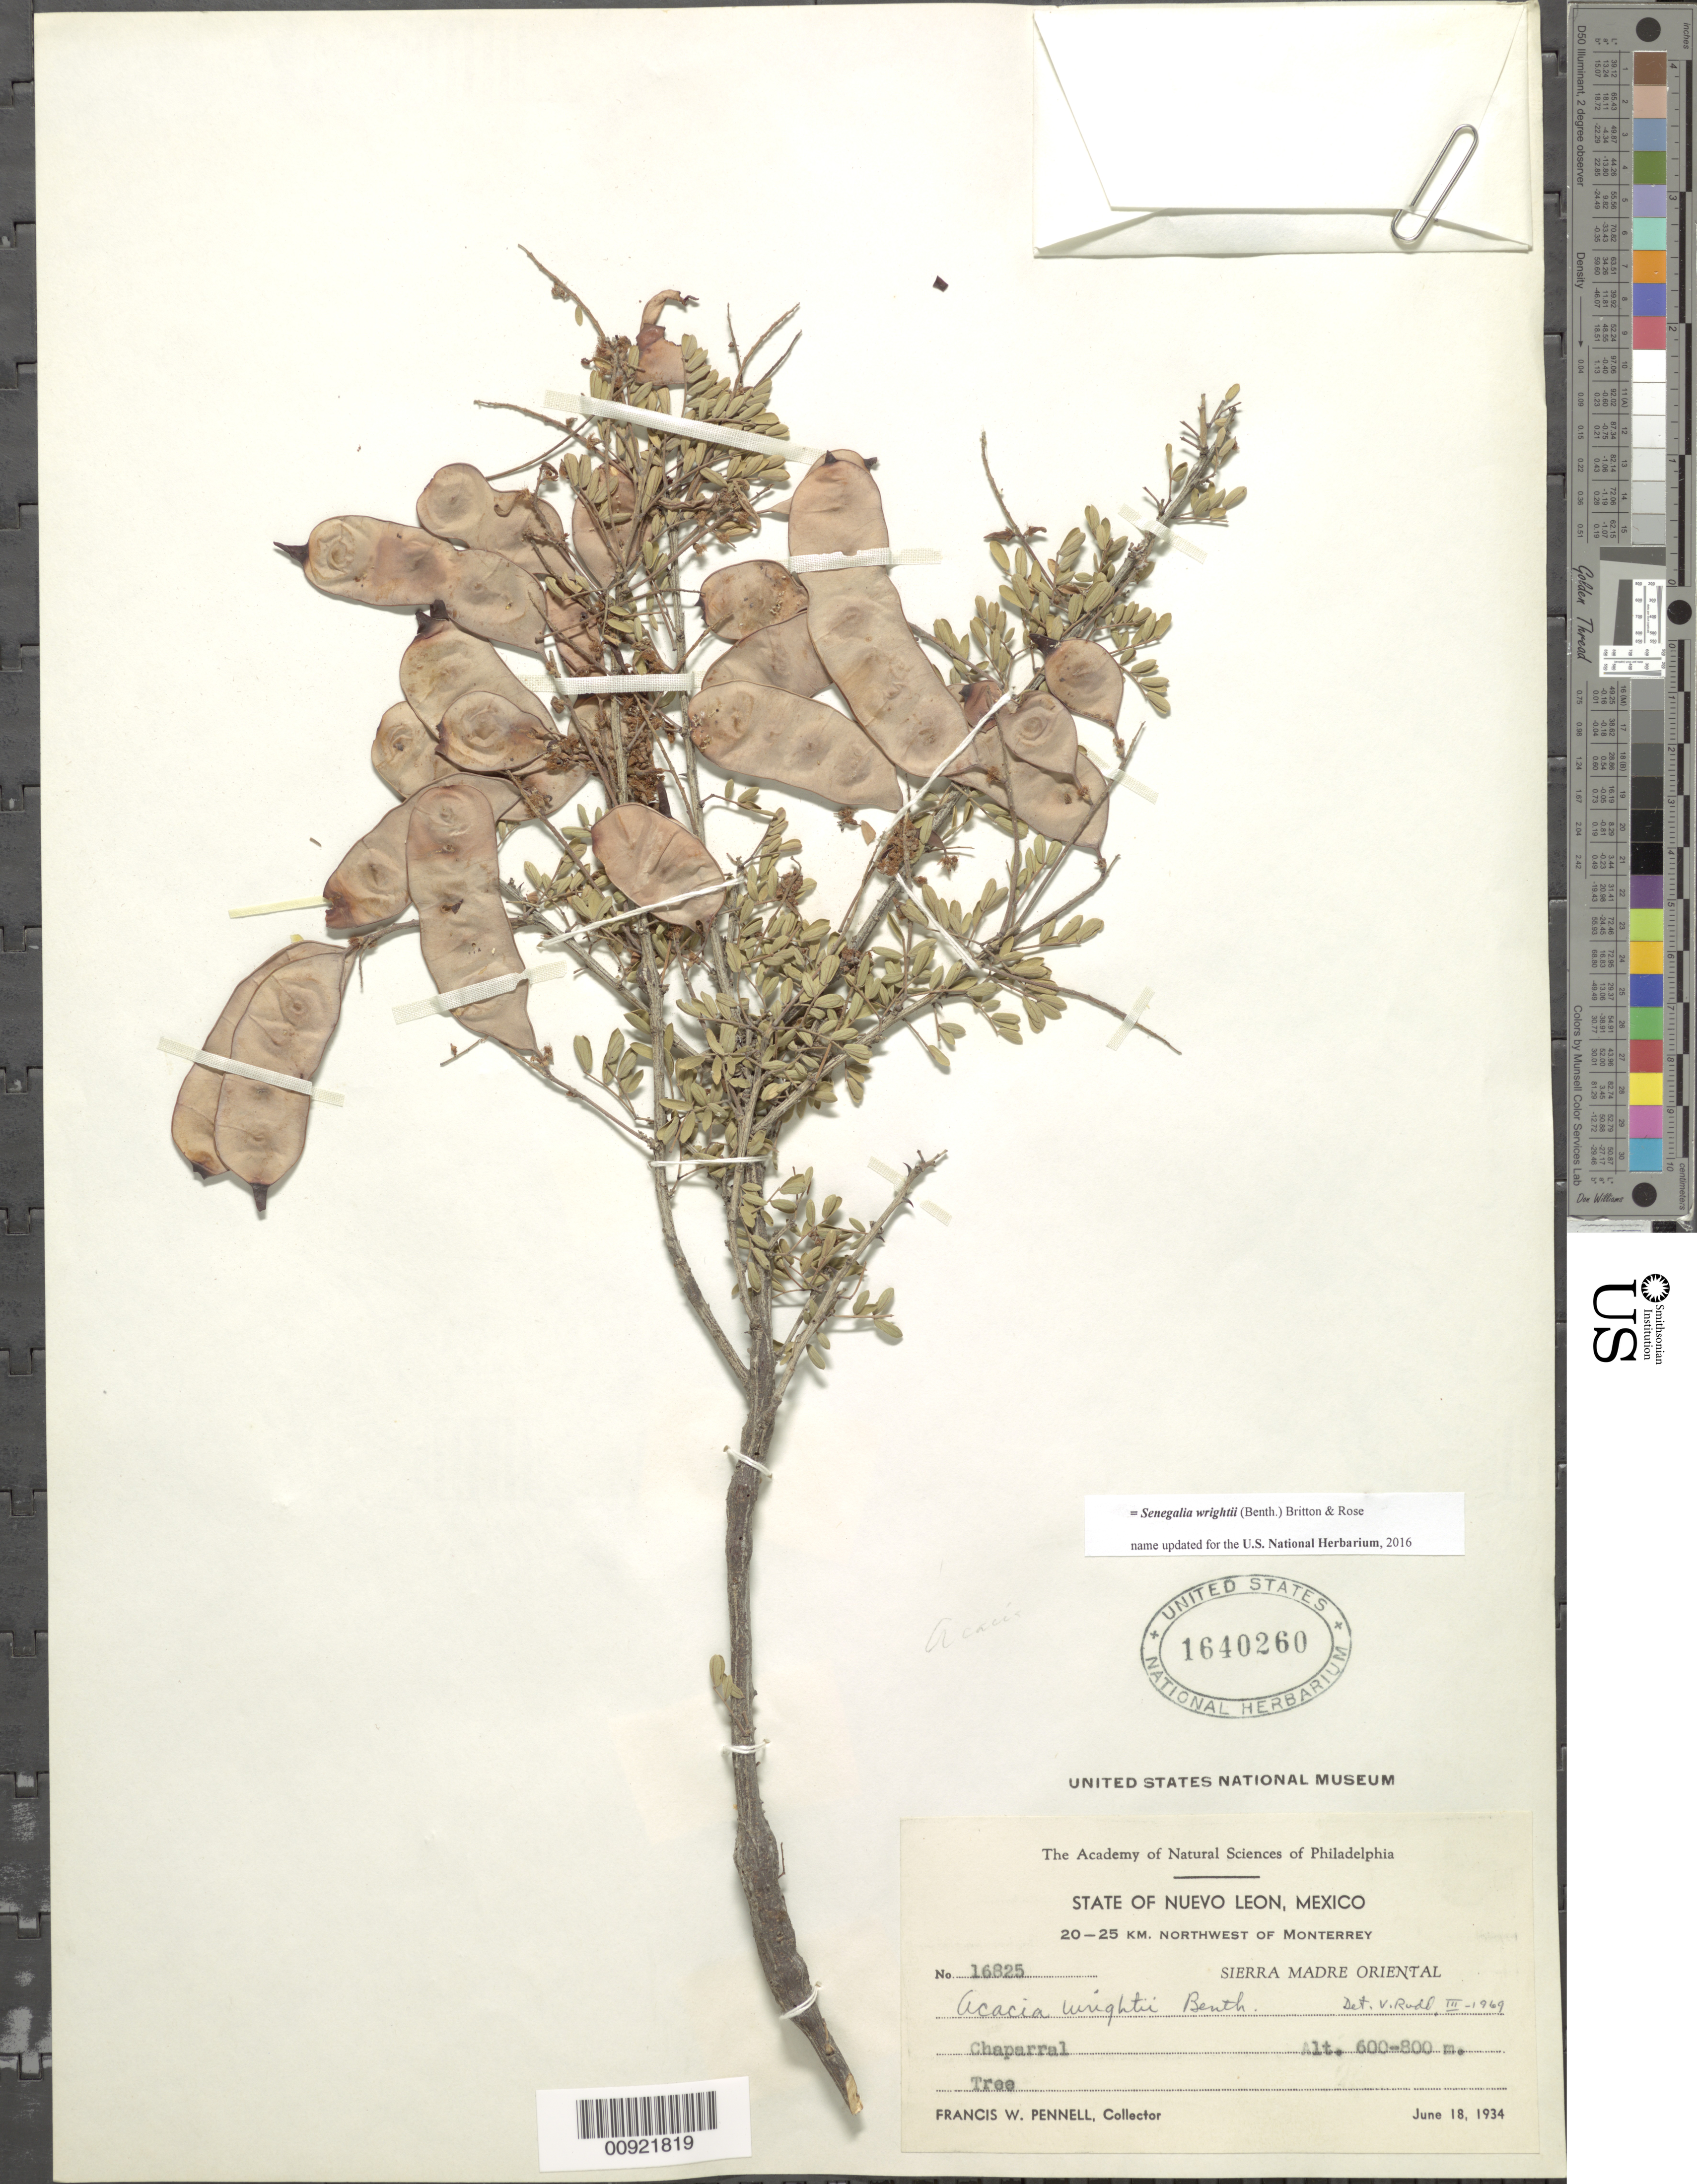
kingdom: Plantae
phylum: Tracheophyta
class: Magnoliopsida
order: Fabales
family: Fabaceae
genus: Senegalia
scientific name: Senegalia wrightii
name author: (Benth.) Britton & Rose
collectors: F. W. Pennell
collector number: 16825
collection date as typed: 18 Jun 1934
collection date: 1934-06-18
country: Mexico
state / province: Nuevo León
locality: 20-25 km. northwest of Monterrey. Sierra Madre Oriental, State of Nuevo León.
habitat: Chaparral.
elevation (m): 800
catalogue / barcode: US 1640260